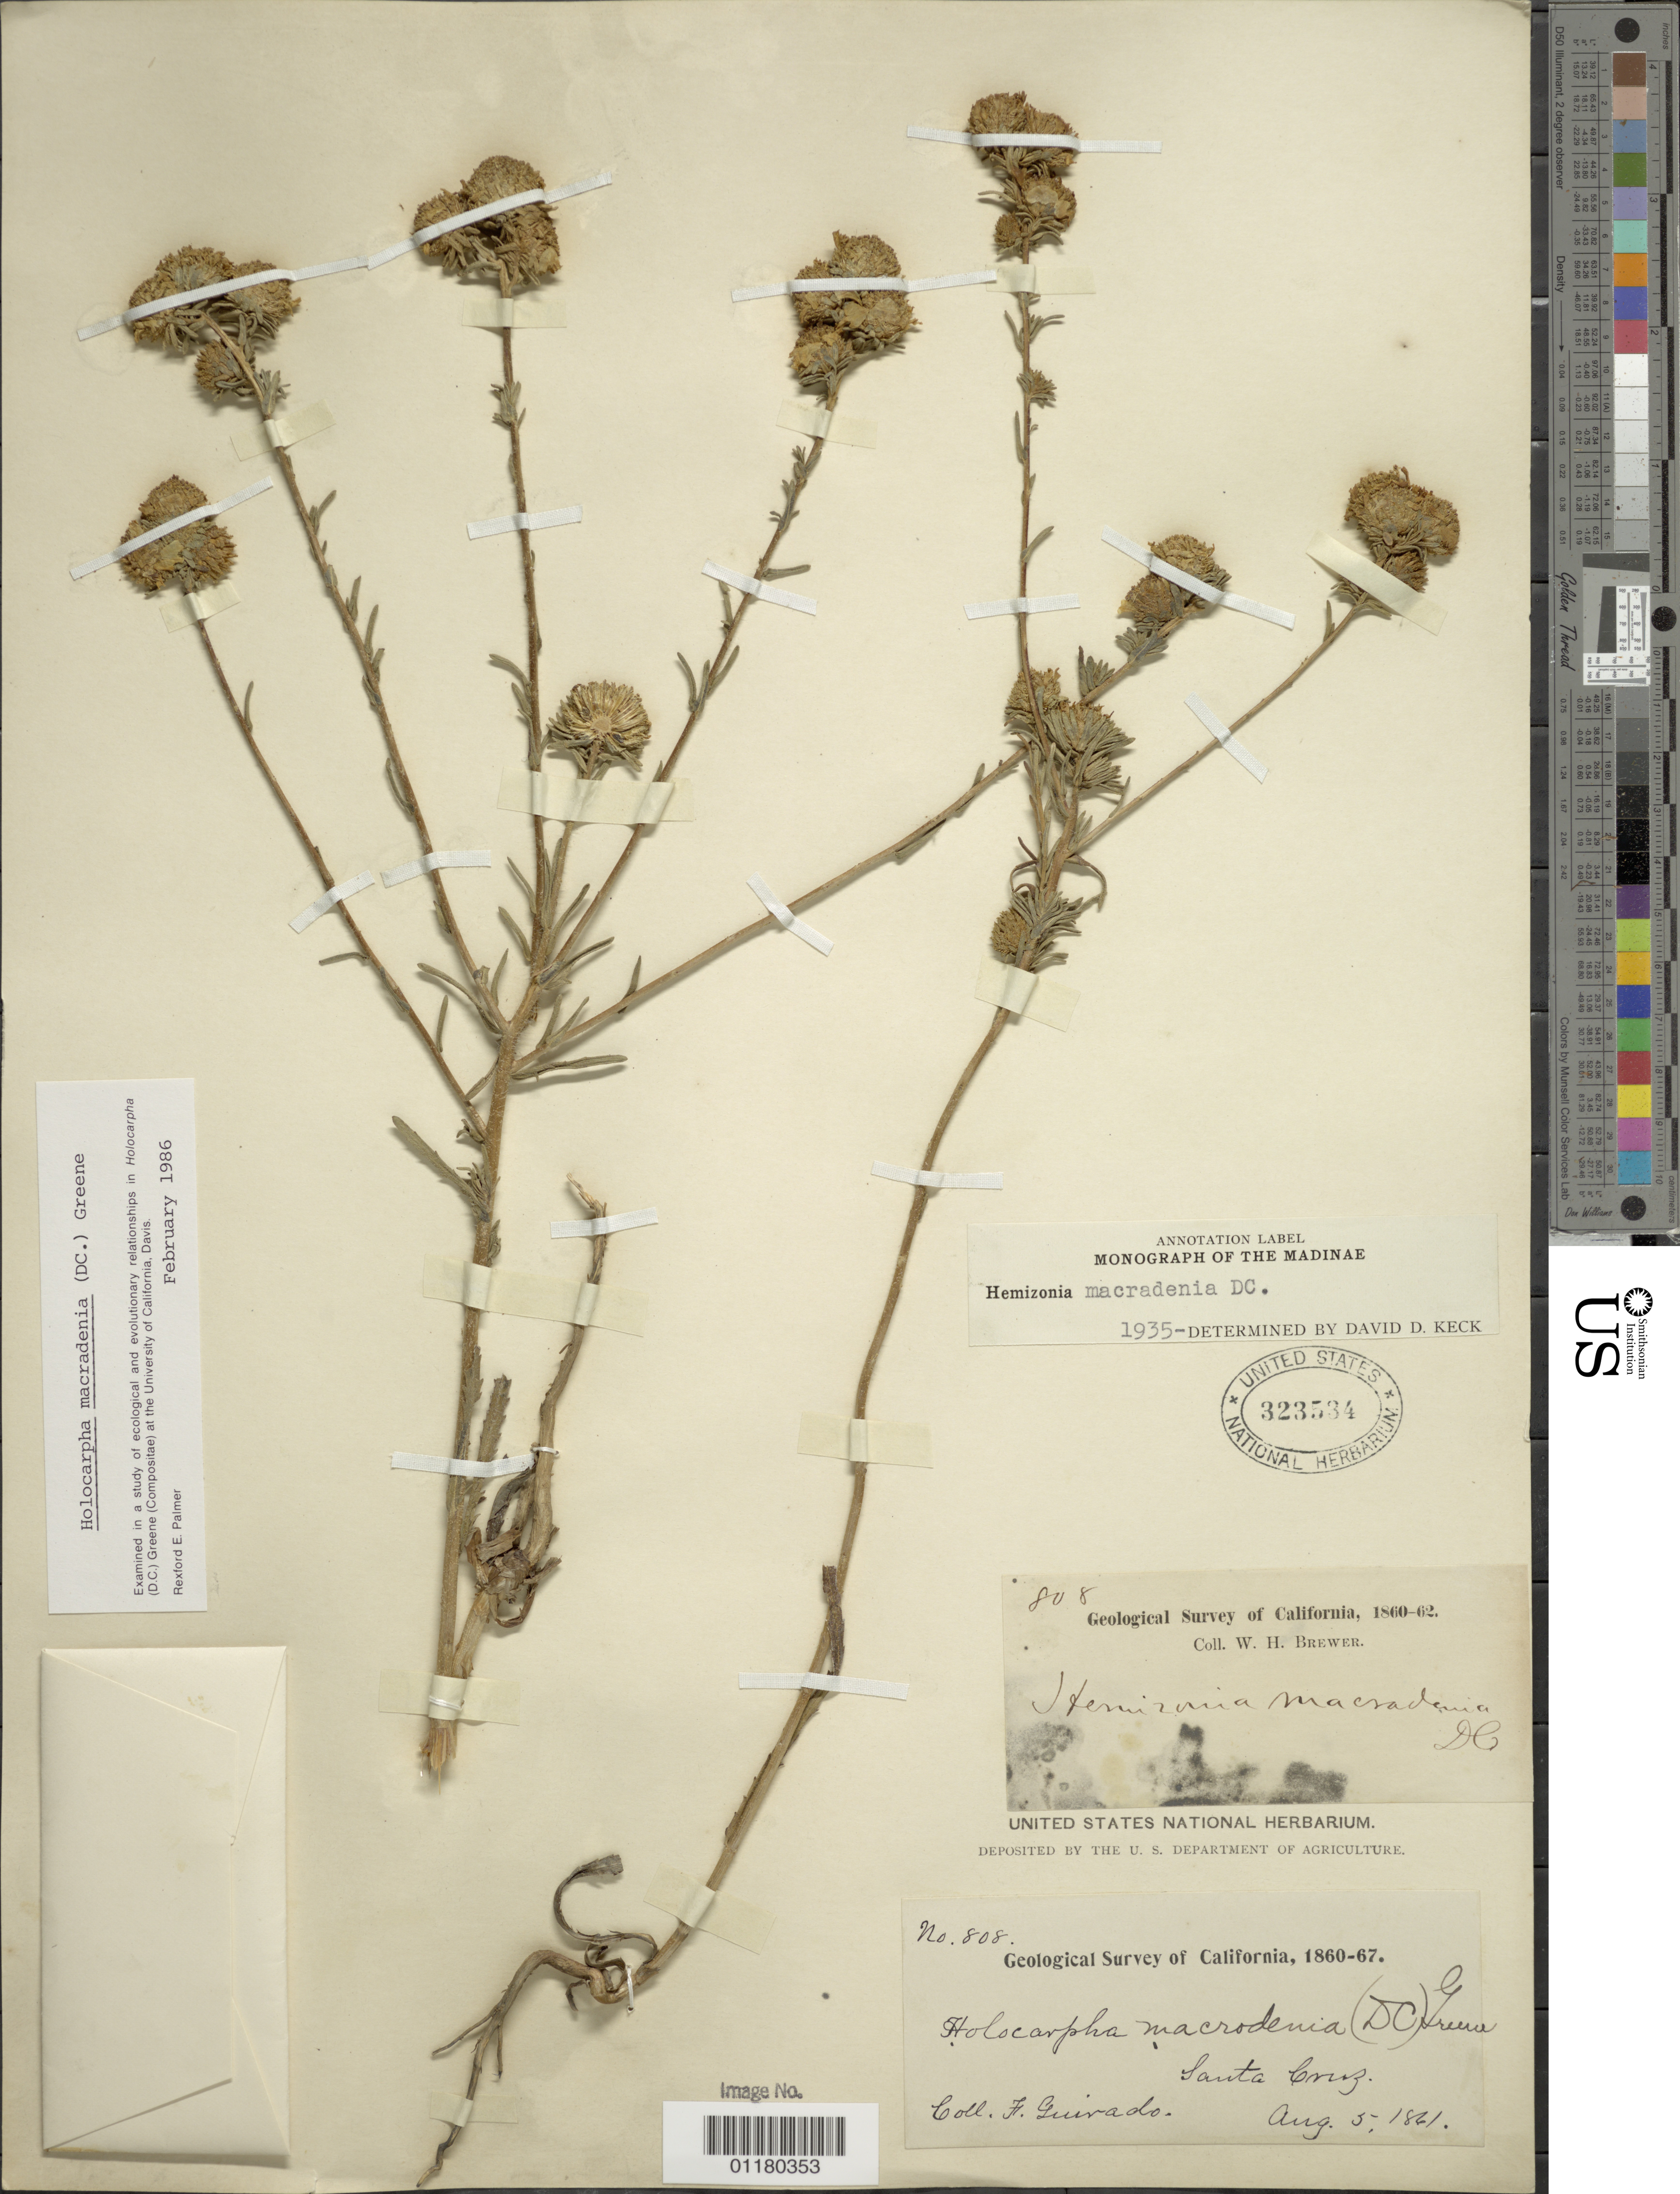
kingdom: Plantae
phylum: Tracheophyta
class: Magnoliopsida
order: Asterales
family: Asteraceae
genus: Holocarpha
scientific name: Holocarpha macradenia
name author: (DC.) Greene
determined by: Palmer, R. E.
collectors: F. Guirado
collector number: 808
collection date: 1861-08-05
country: United States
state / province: California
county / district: Santa Cruz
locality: near Santa Cruz.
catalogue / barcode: US 323534